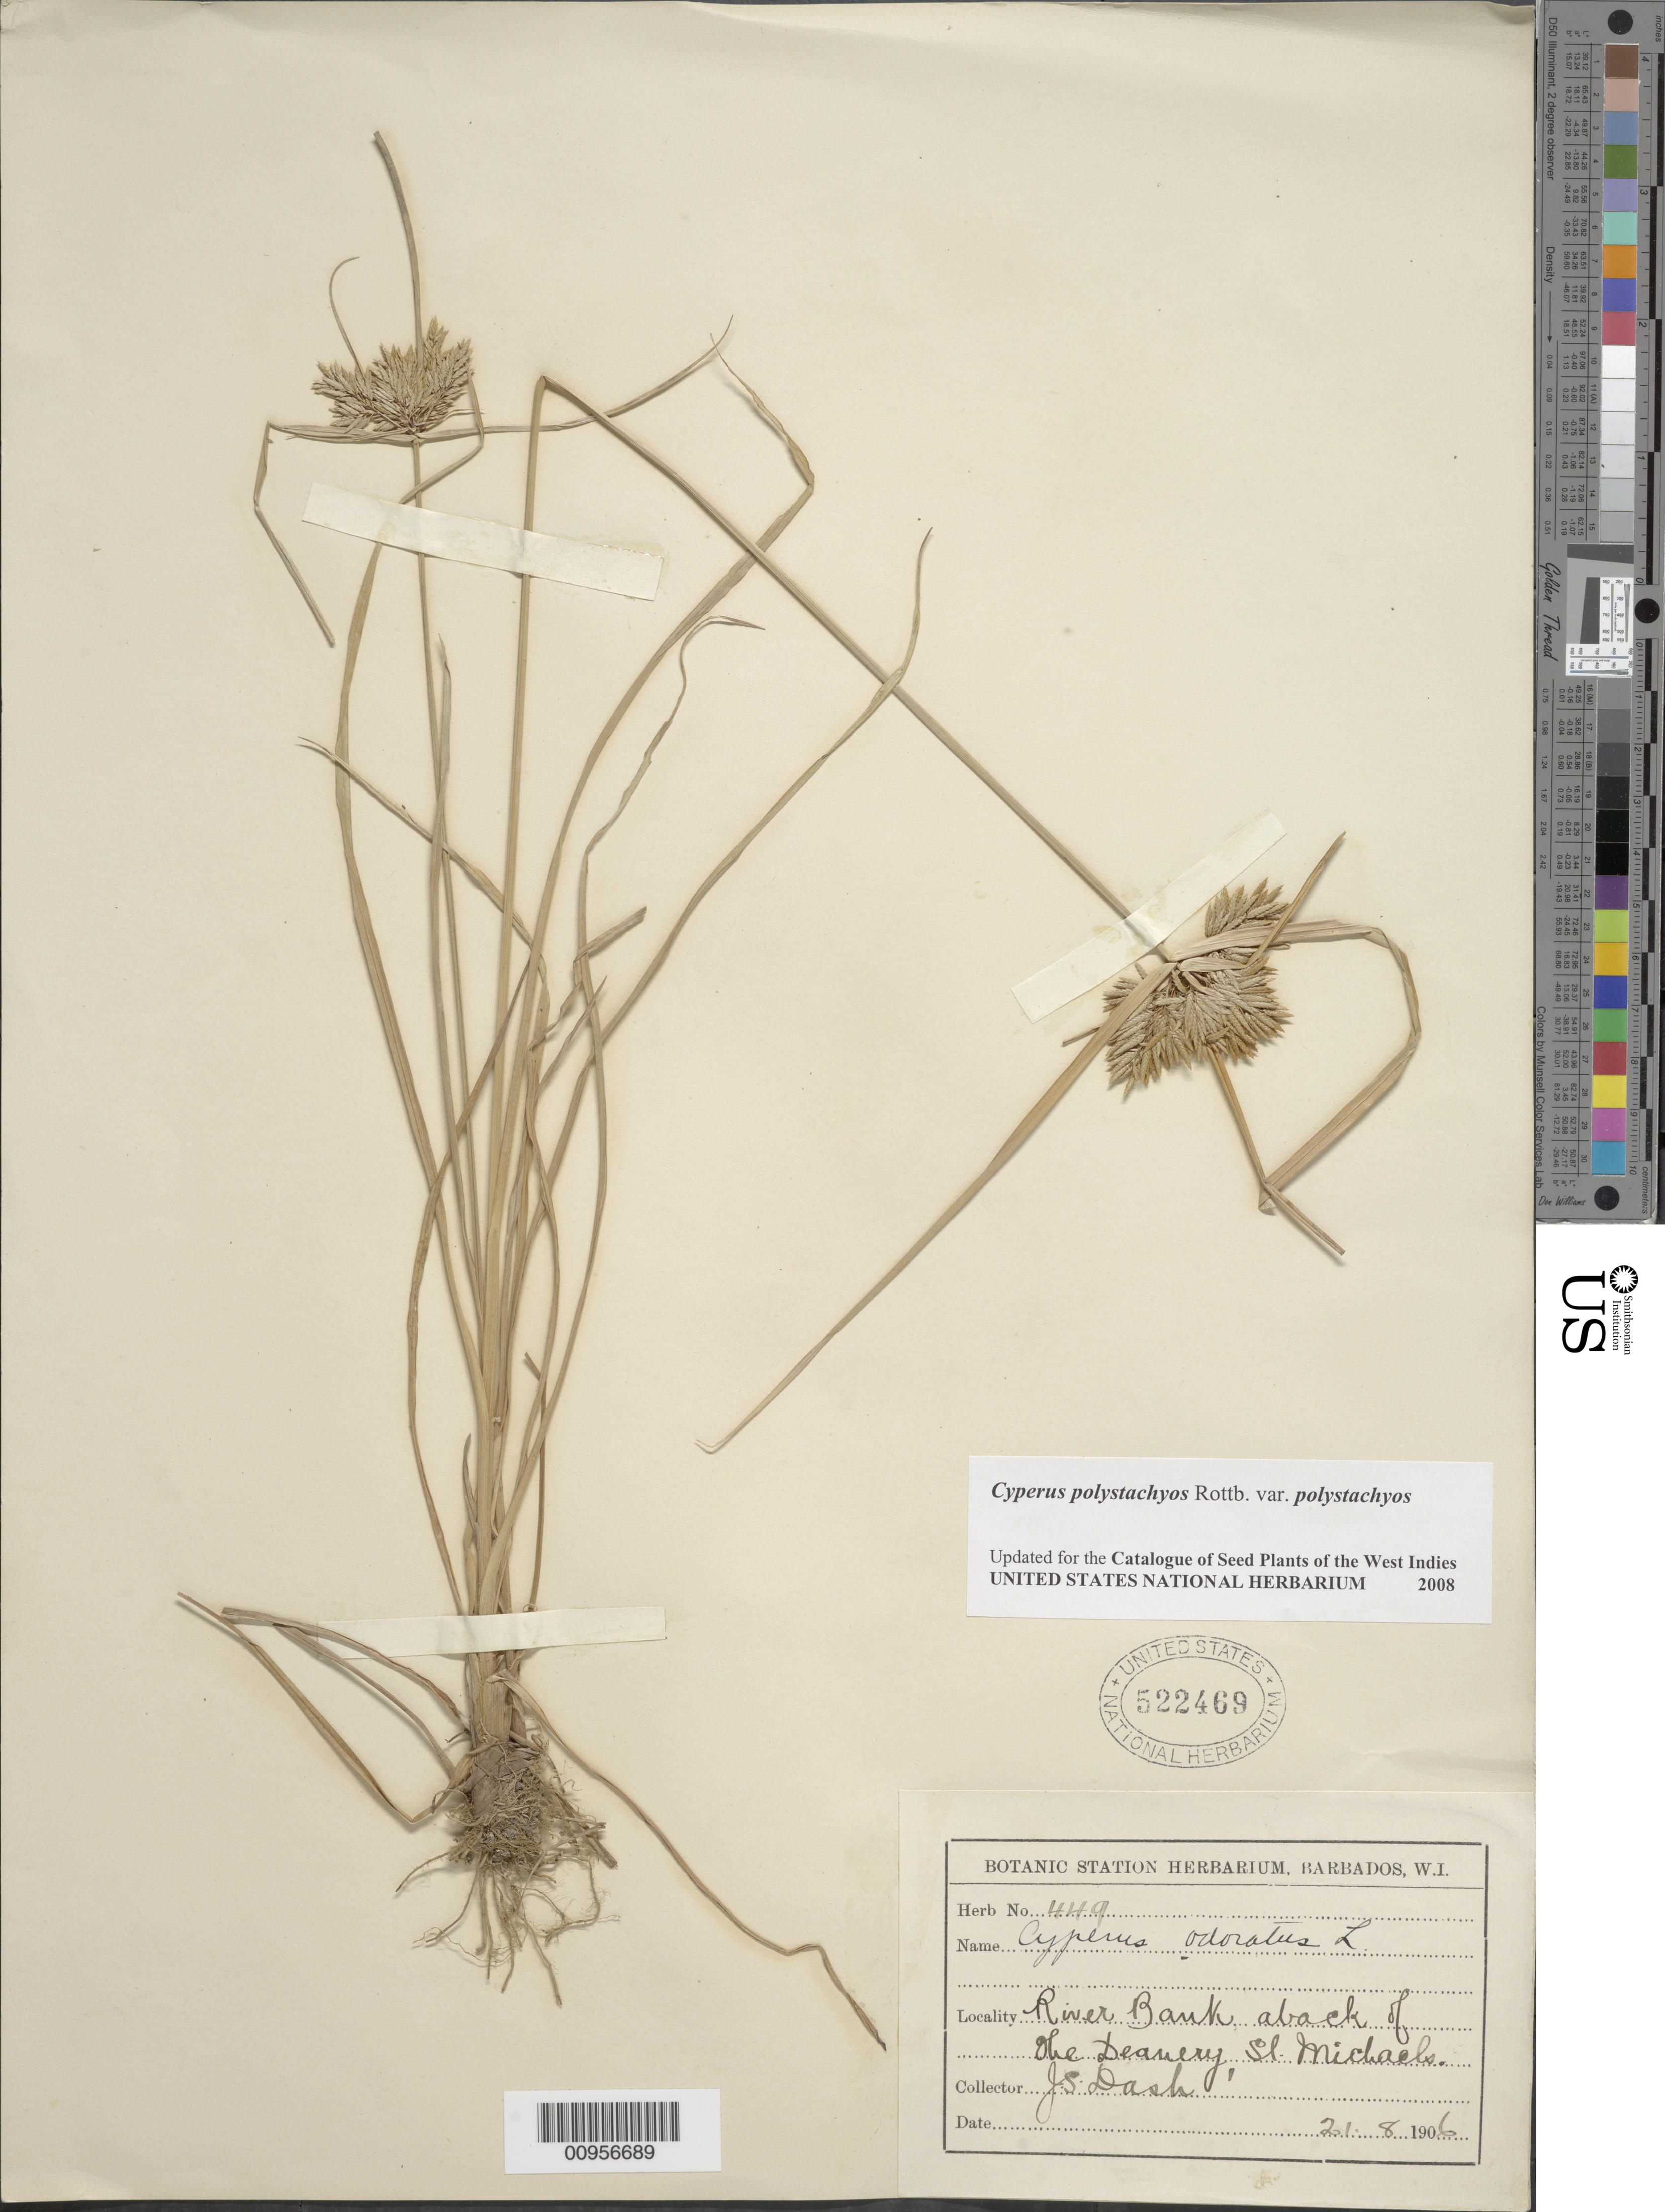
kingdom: Plantae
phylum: Tracheophyta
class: Liliopsida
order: Poales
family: Cyperaceae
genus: Cyperus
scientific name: Cyperus polystachyos var. polystachyos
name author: Rottb.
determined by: Strong, M. T., (US), Smithsonian Institution - National Museum of Natural History (UNITED STATES)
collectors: J. Dash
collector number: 449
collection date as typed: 21 Aug 1906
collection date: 1906-08-21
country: Barbados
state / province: Saint Michael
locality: River Bank, aback of the "beanery", St. Michaels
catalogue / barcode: US 522469